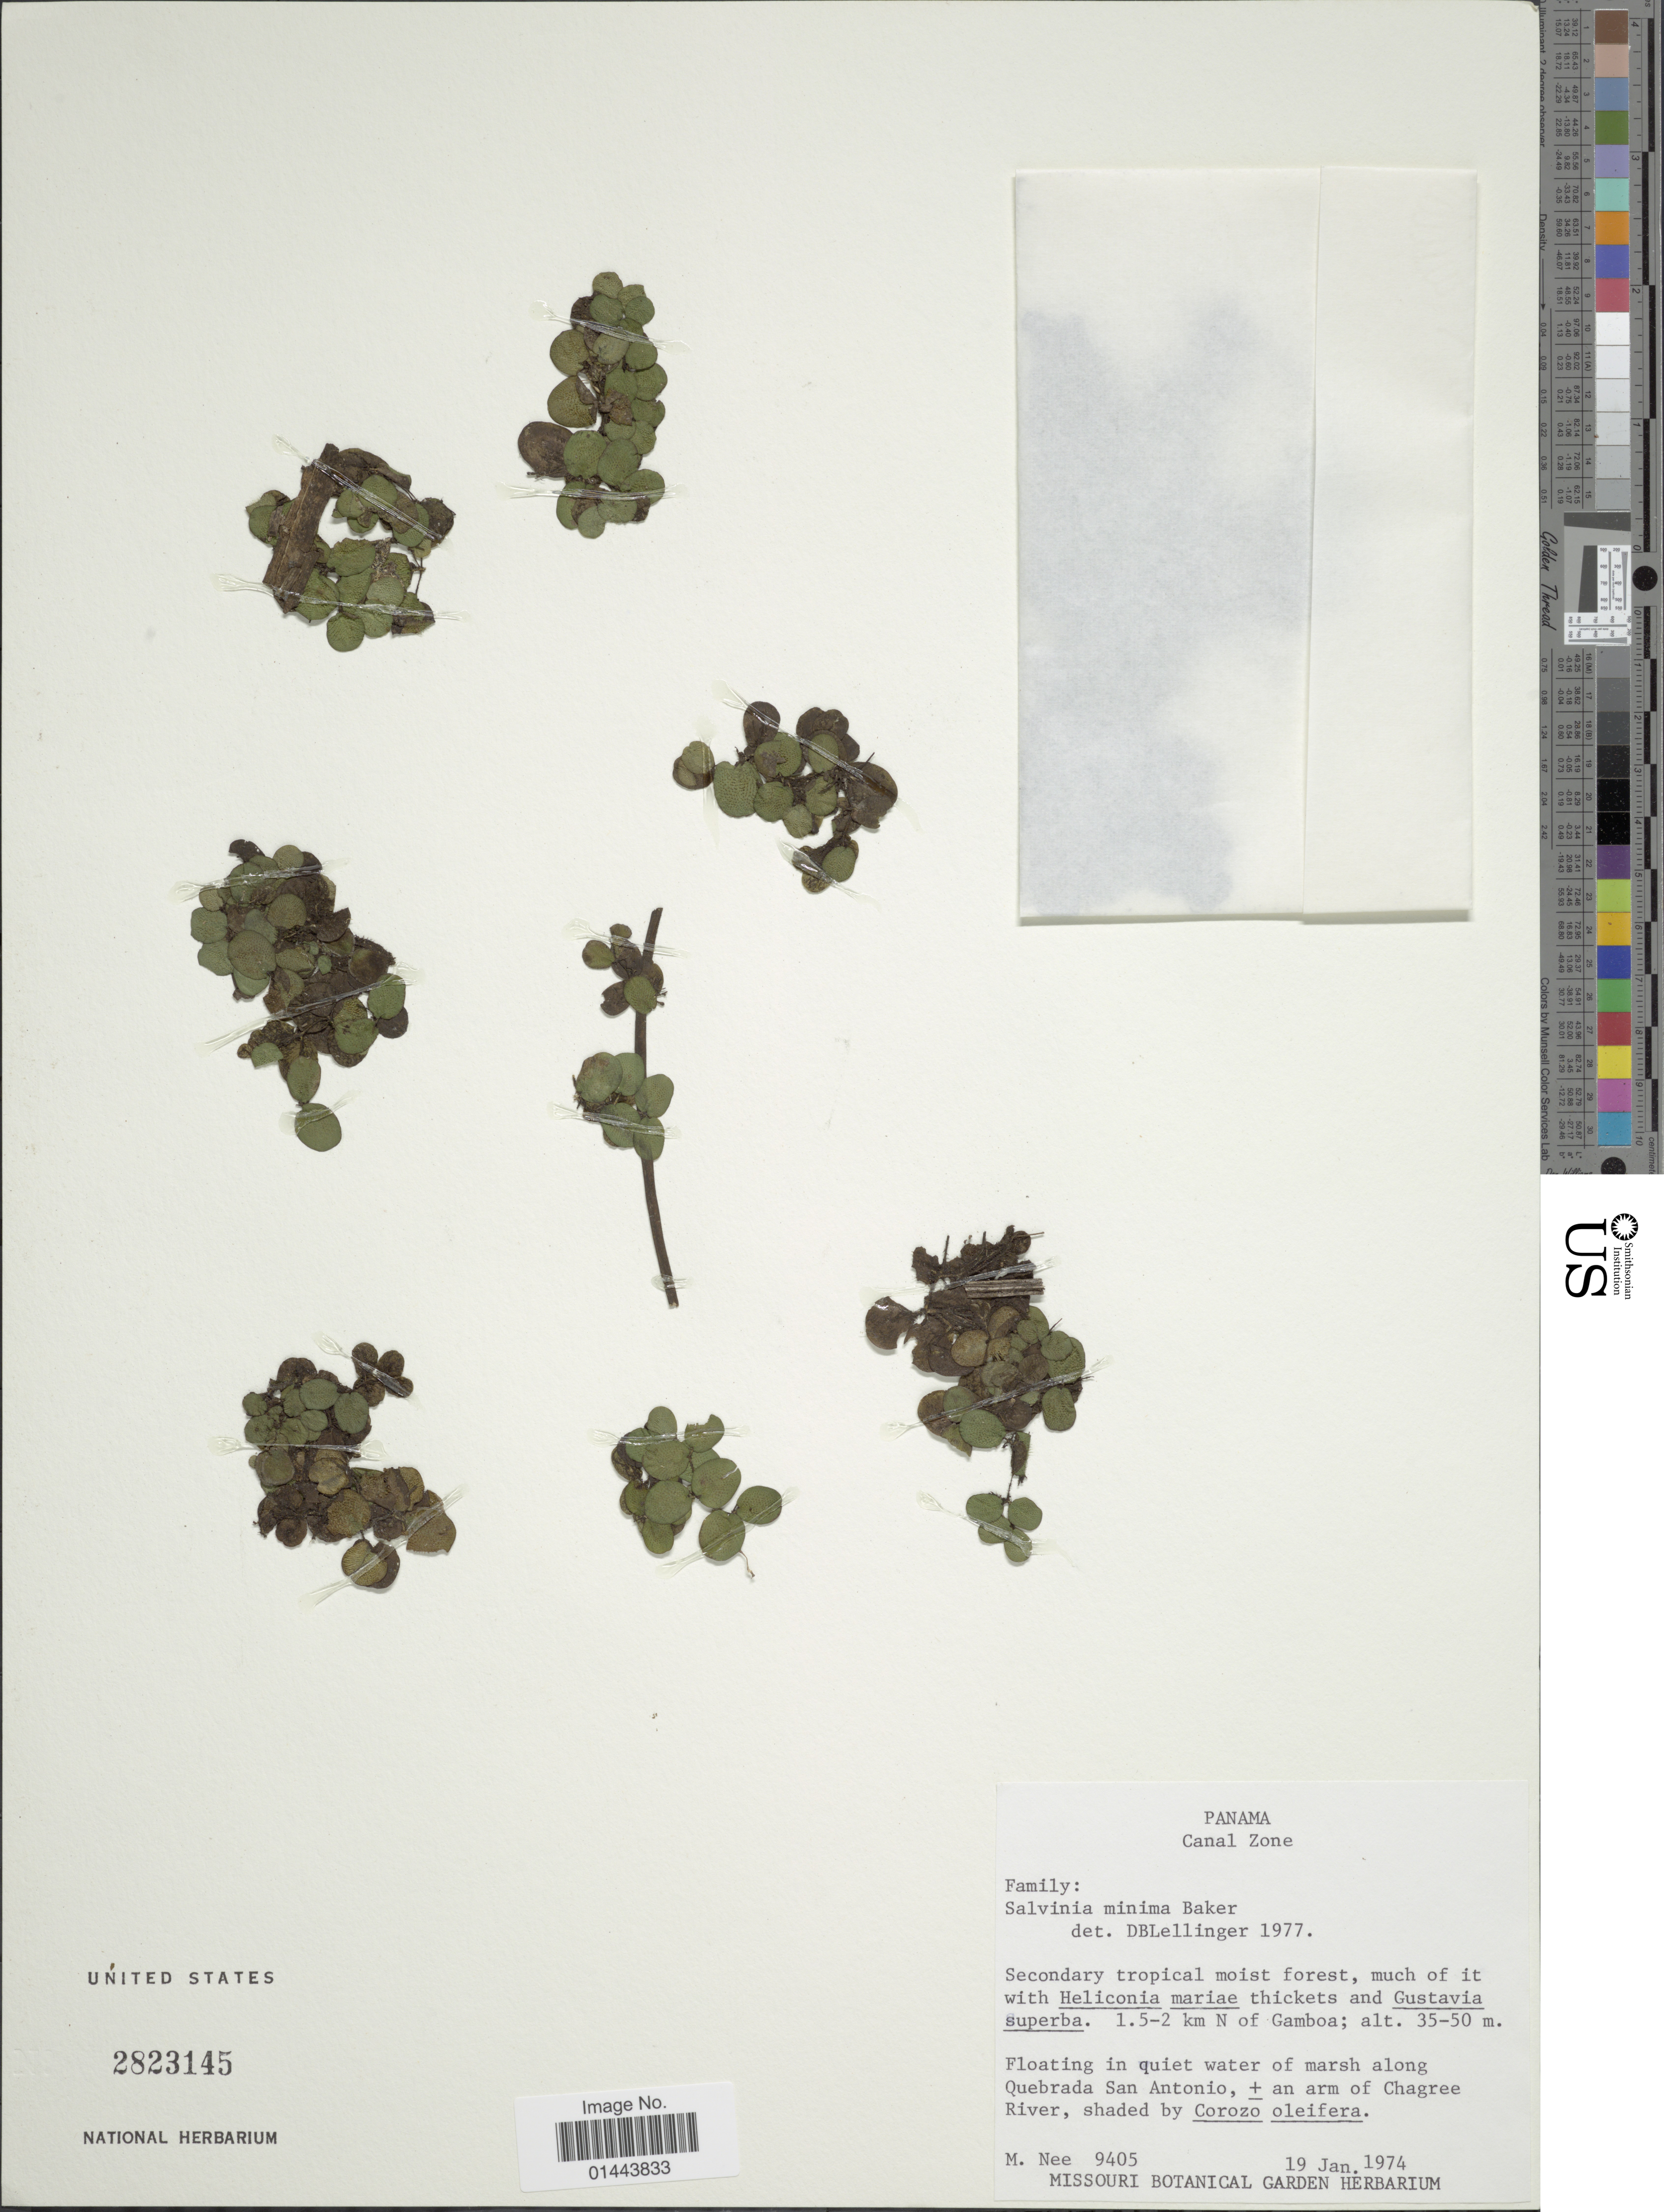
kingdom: Plantae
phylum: Tracheophyta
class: Polypodiopsida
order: Salviniales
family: Salviniaceae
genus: Salvinia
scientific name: Salvinia minima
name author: Baker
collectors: M. Nee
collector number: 9405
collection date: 1974-01-19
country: Panama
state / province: Colón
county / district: Canal Zone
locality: Canal Zone, seondary tropical moist forest, 1.5-2 km N of Gamboa, floating in quiet water of marsh along Quebrada San Antonio, an arm of Chagree River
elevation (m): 35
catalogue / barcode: US 2823145